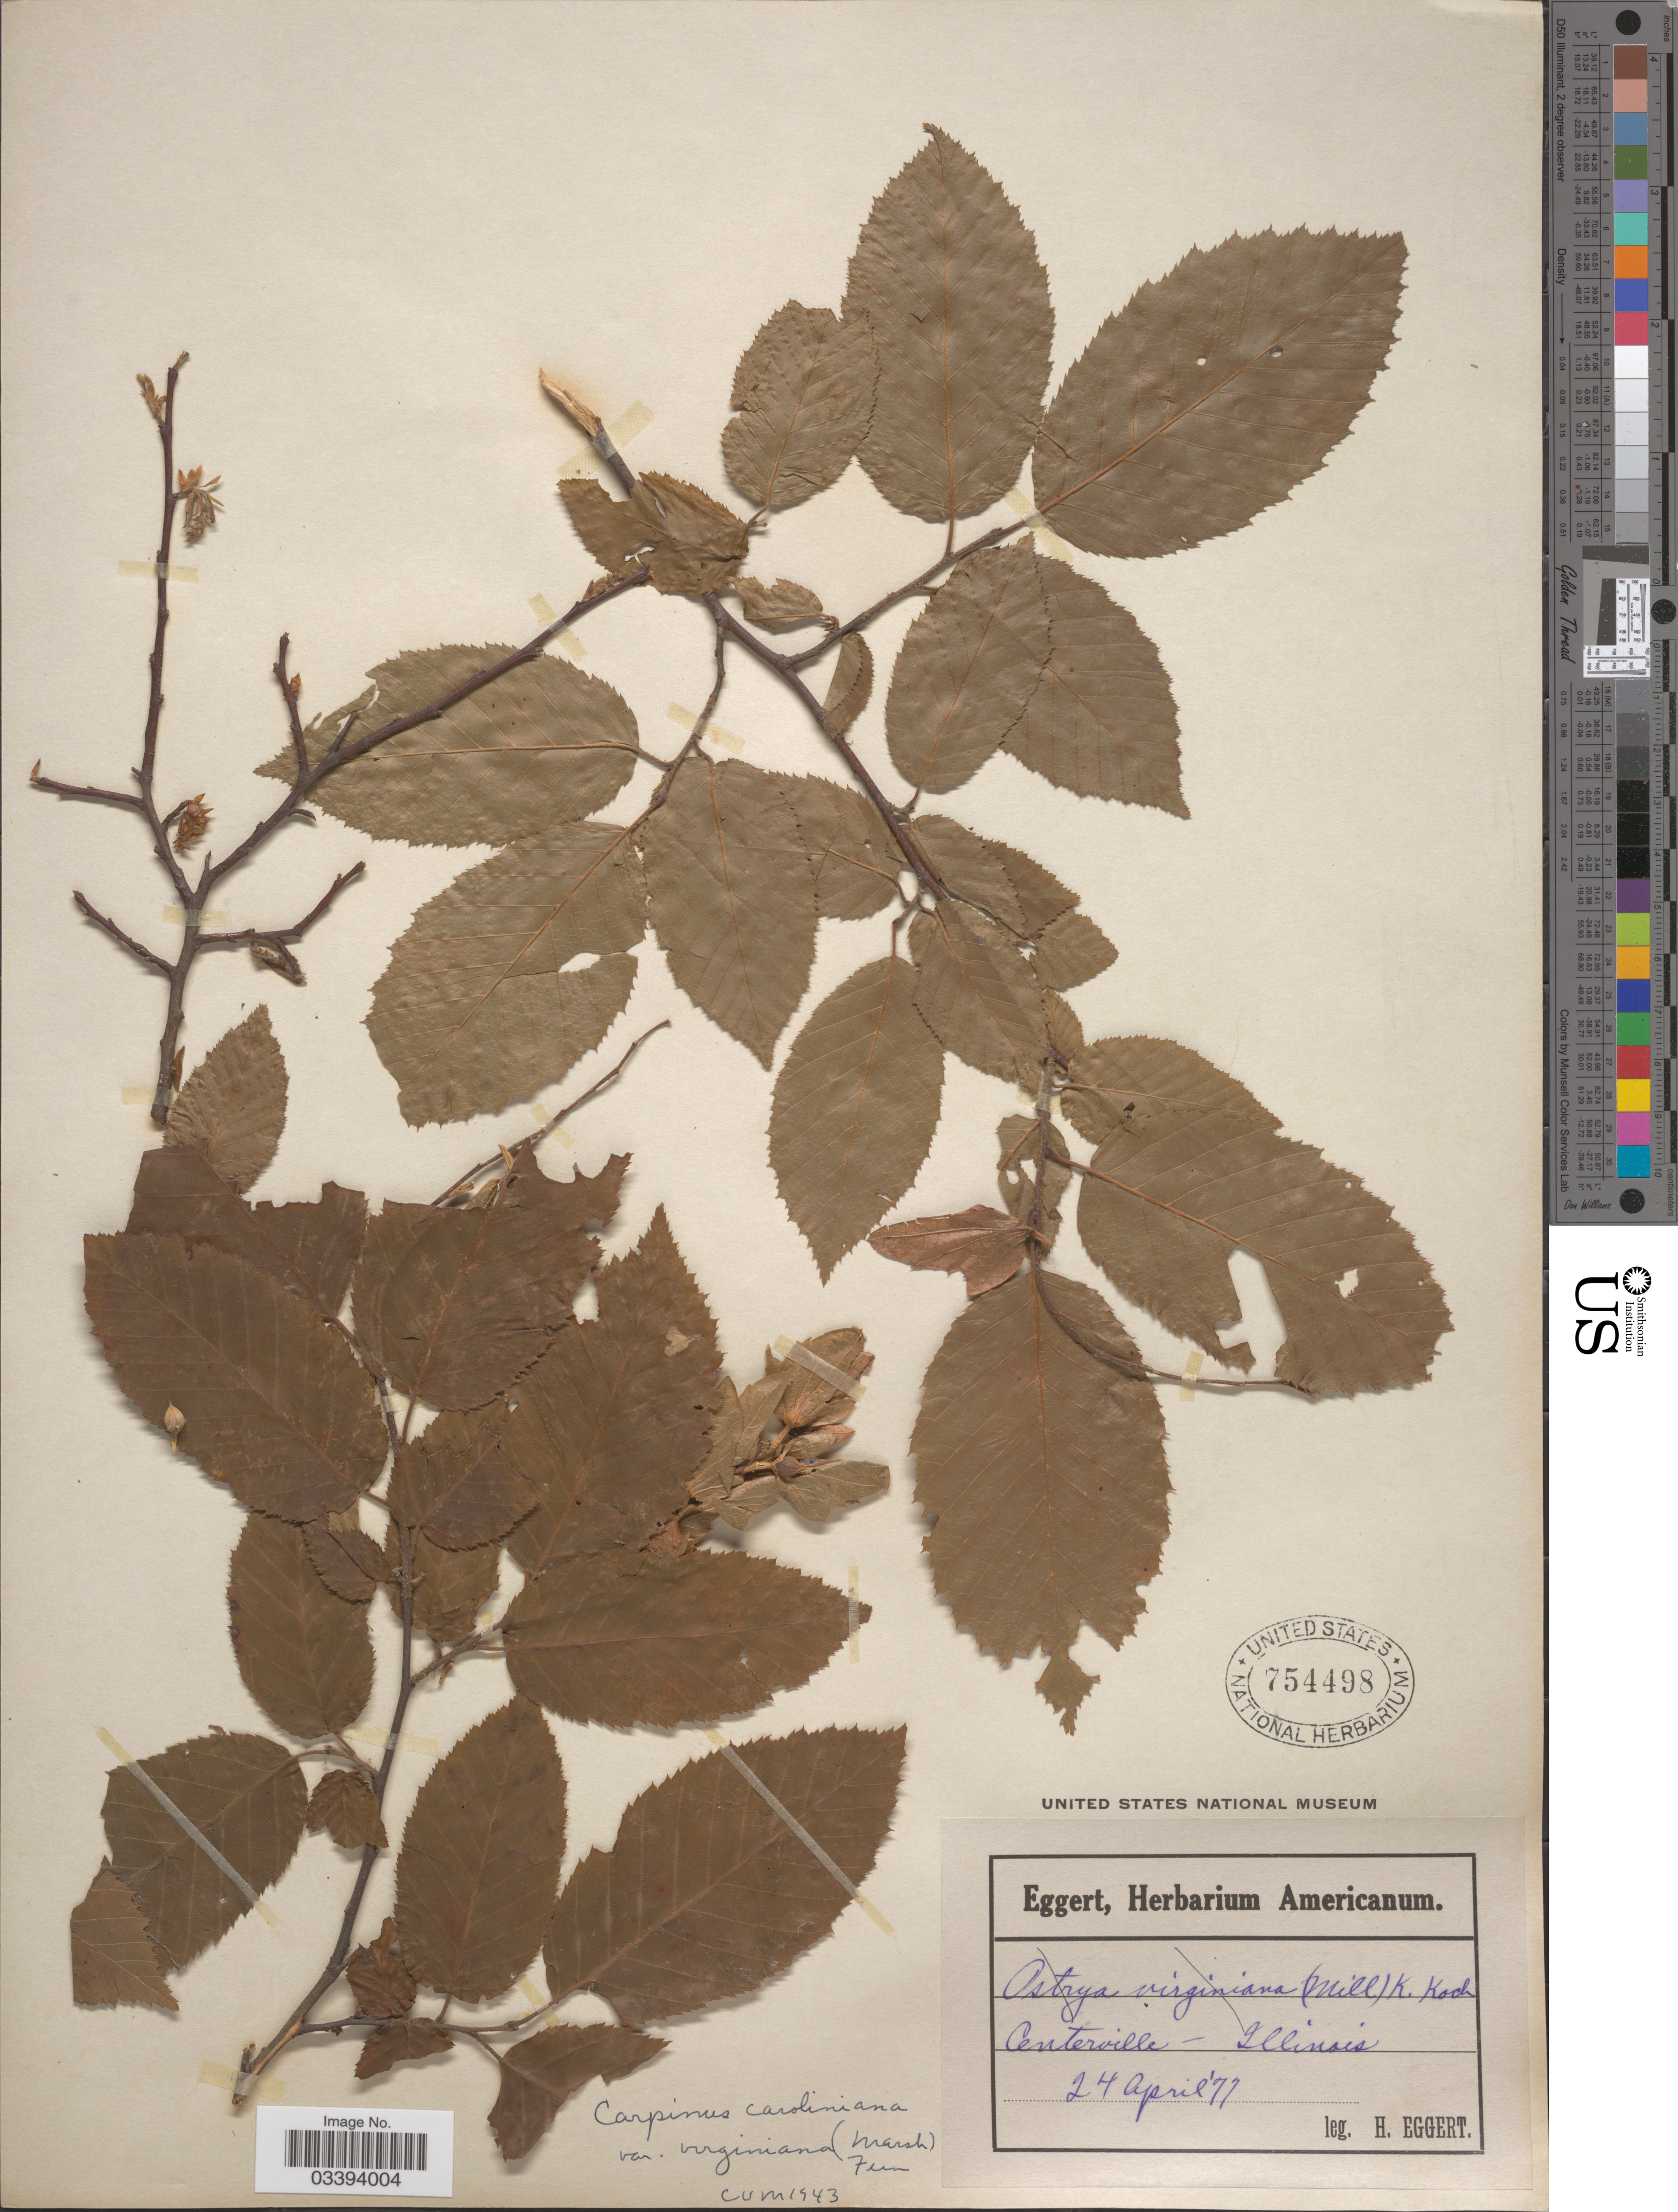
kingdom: Plantae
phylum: Tracheophyta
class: Magnoliopsida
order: Fagales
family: Betulaceae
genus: Carpinus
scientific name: Carpinus caroliniana var. virginiana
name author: (Marshall) Fernald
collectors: H. Eggert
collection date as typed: Transcribed d/m/y: 24/4/77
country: United States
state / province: Illinois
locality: Centerville.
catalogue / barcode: US 754498